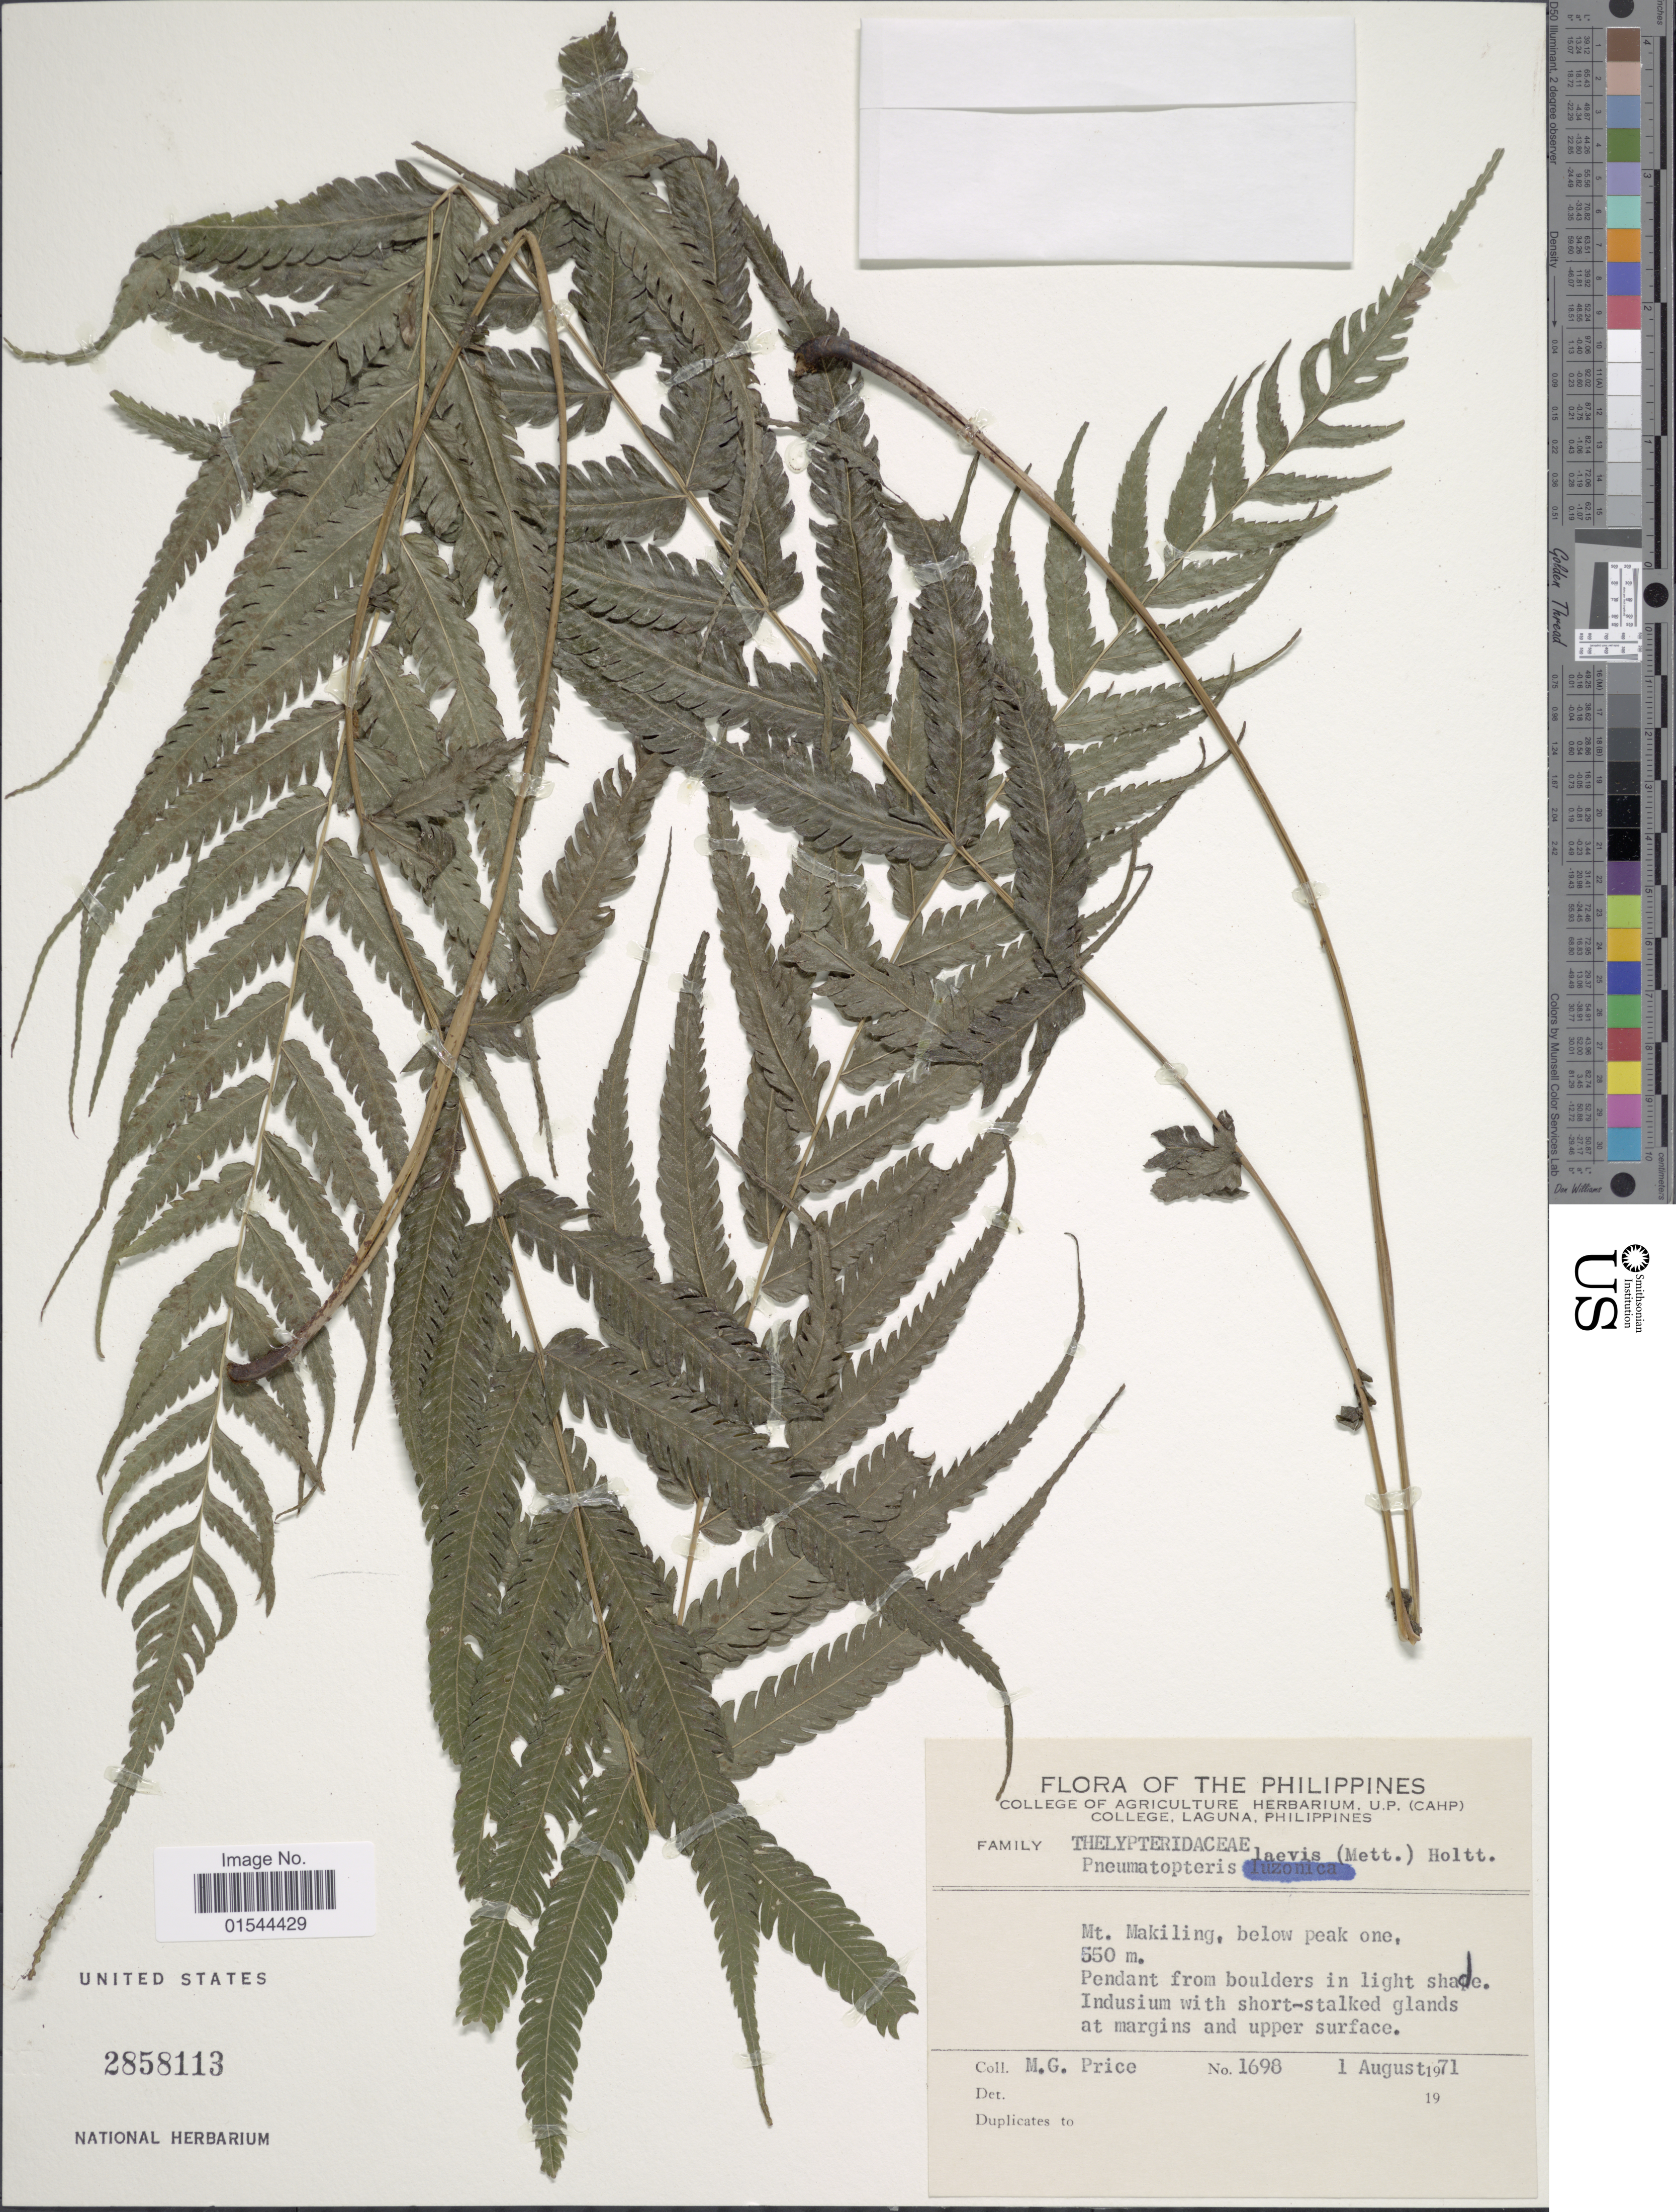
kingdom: Plantae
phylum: Tracheophyta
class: Polypodiopsida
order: Polypodiales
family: Thelypteridaceae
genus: Pneumatopteris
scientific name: Pneumatopteris laevis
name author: (Mett.) Holttum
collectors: M. G. Price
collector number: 1698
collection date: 1971-08-01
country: Philippines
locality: Mt. Makiling, below peak one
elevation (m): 550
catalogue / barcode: US 2858113